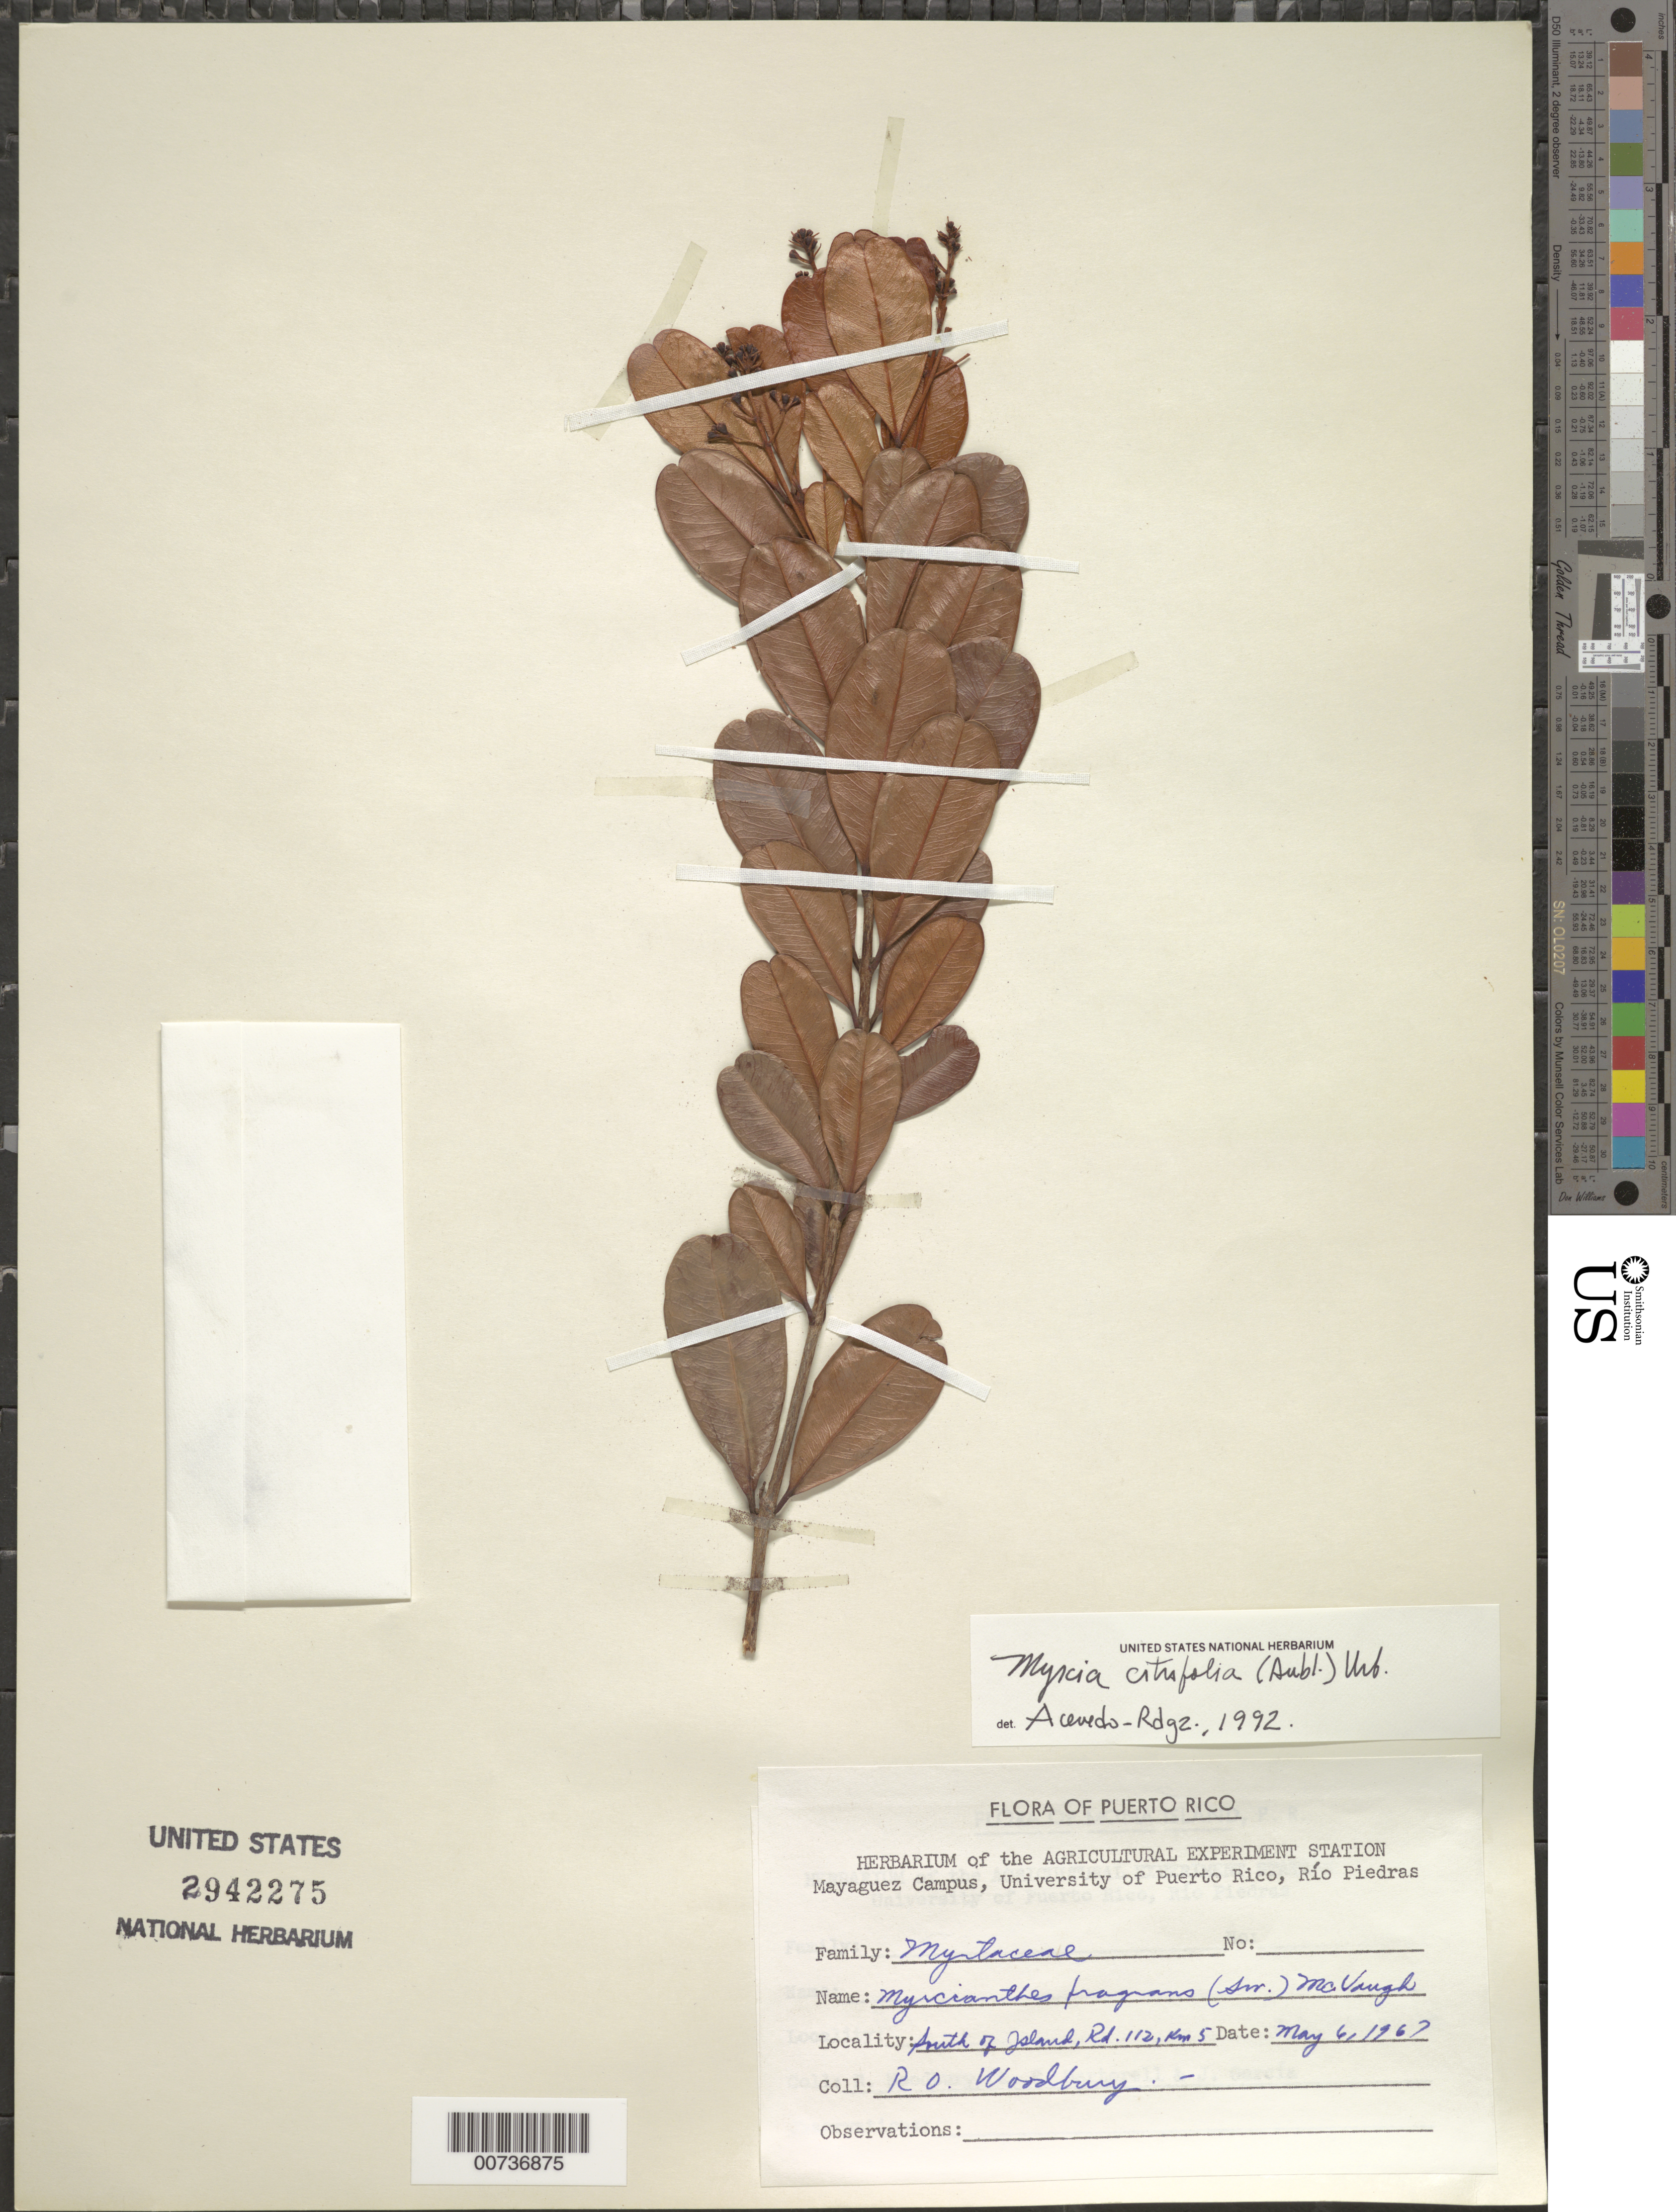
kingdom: Plantae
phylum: Tracheophyta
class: Magnoliopsida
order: Myrtales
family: Myrtaceae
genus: Myrcia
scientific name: Myrcia citrifolia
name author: (Aubl.) Urb.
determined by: Acevedo-Rodríguez, P., (BOT), Smithsonian Institution - National Museum of Natural History (UNITED STATES)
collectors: R. O. Woodbury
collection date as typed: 06 May 1967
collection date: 1967-05-06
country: Puerto Rico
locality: South of Island, Rd 112, km 5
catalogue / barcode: US 2942275